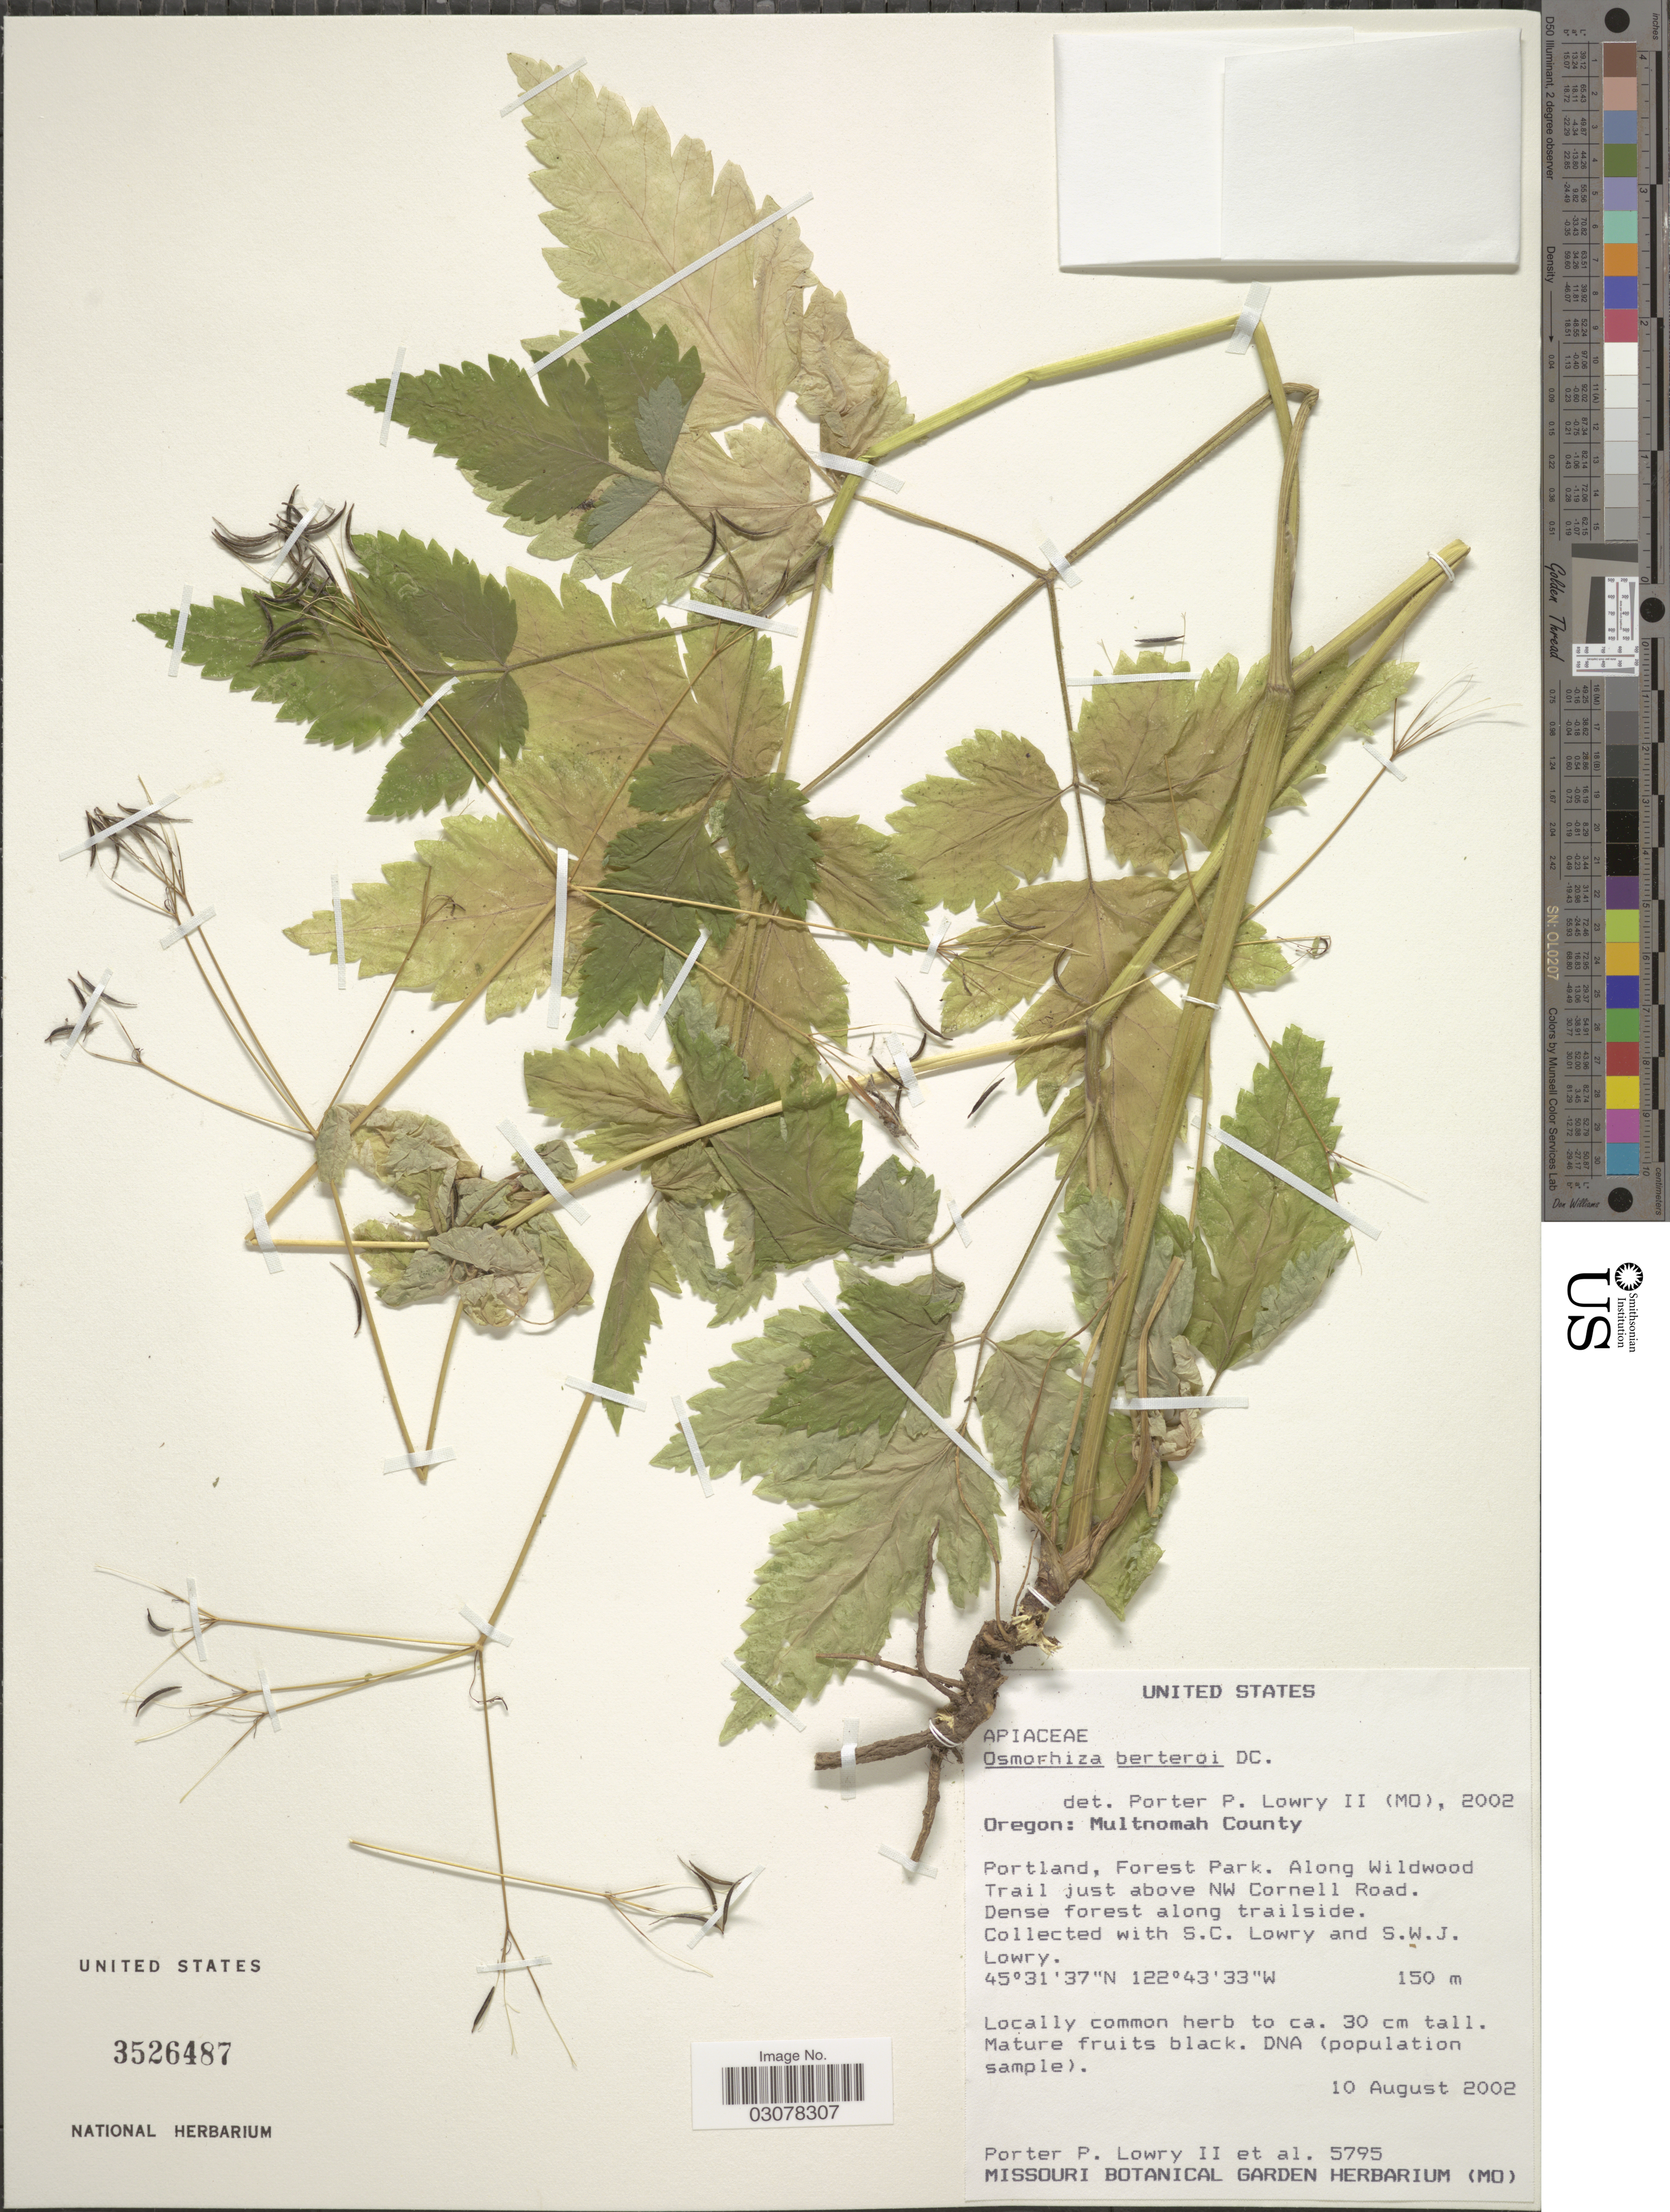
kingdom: Plantae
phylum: Tracheophyta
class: Magnoliopsida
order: Apiales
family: Apiaceae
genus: Osmorhiza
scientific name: Osmorhiza berteroi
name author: DC.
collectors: P. P. Lowry, S. Lowry & S. Lowry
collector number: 5795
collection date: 2002-08-10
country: United States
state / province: Oregon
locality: Multnomah County. Portland, Forest Park. Along Wildwood Trail just above NW Cornell Road. Dense forest along trailside.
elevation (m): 150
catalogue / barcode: US 3526487